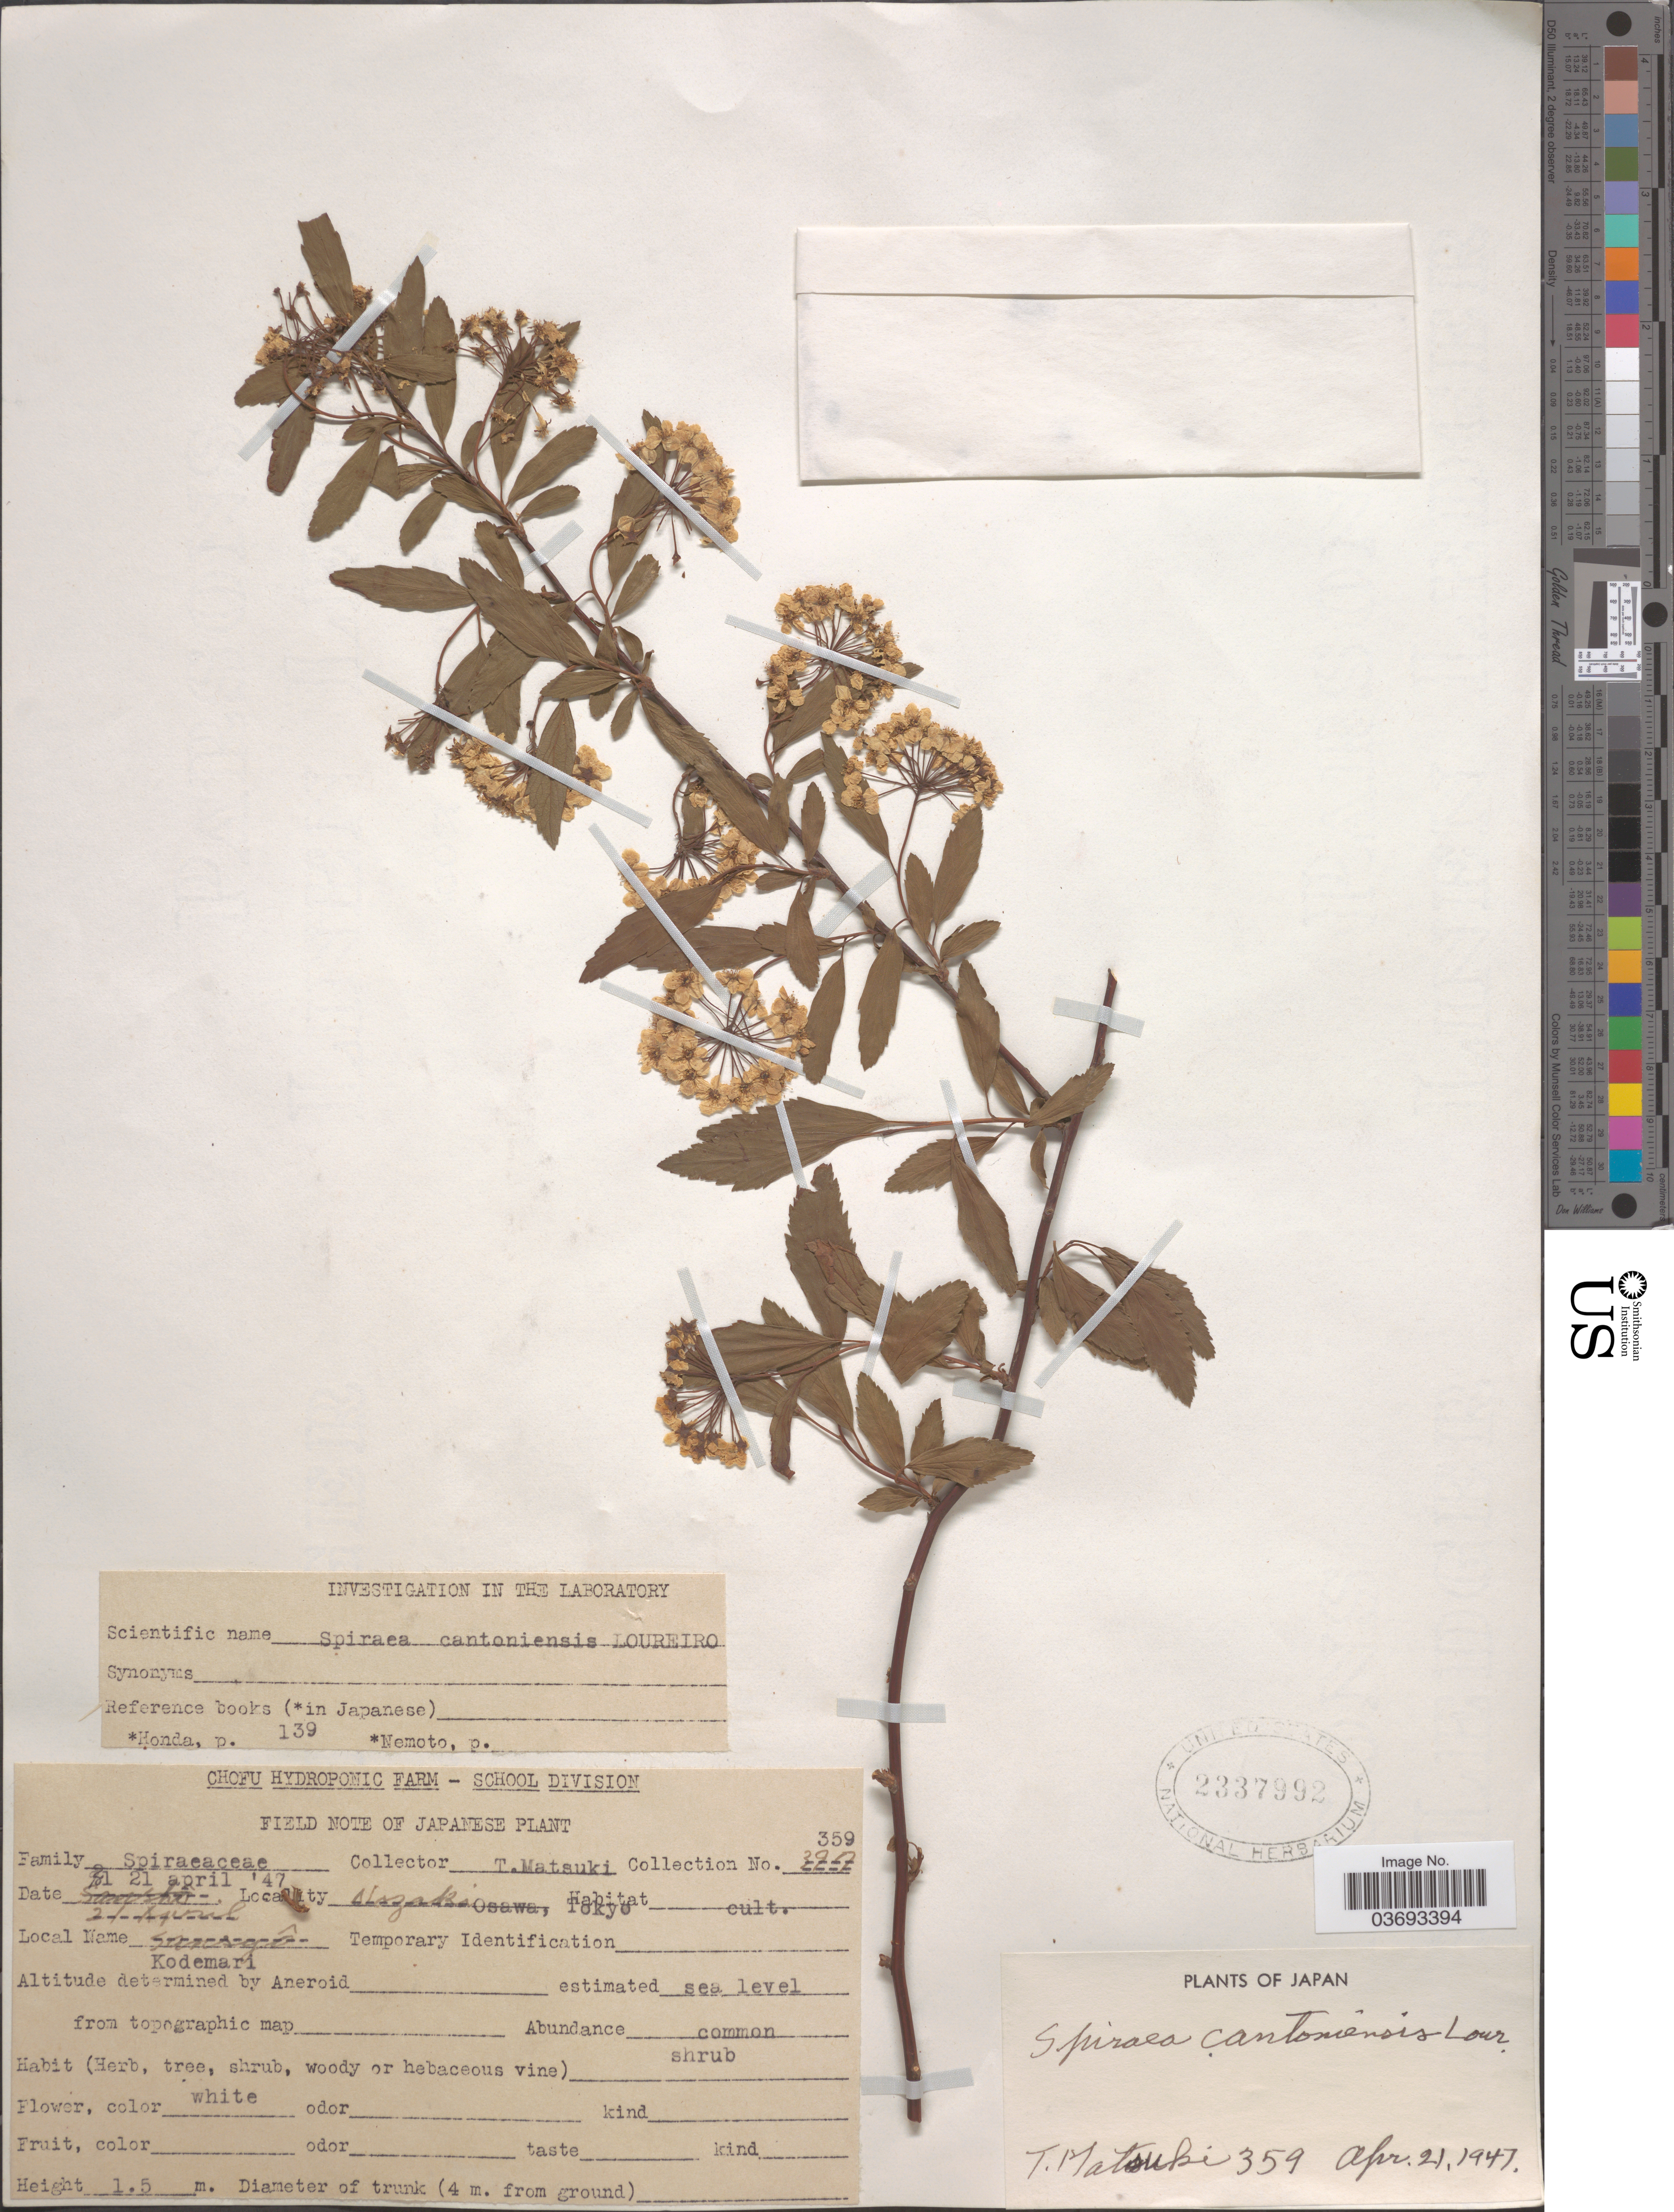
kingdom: Plantae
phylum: Tracheophyta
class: Magnoliopsida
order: Rosales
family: Rosaceae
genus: Spiraea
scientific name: Spiraea cantoniensis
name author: Lour.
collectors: T. Matsuki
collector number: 359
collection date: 1947-04-21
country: Japan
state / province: Tokyo, Federal City of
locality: Nozaki, Osawa.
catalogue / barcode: US 2337992